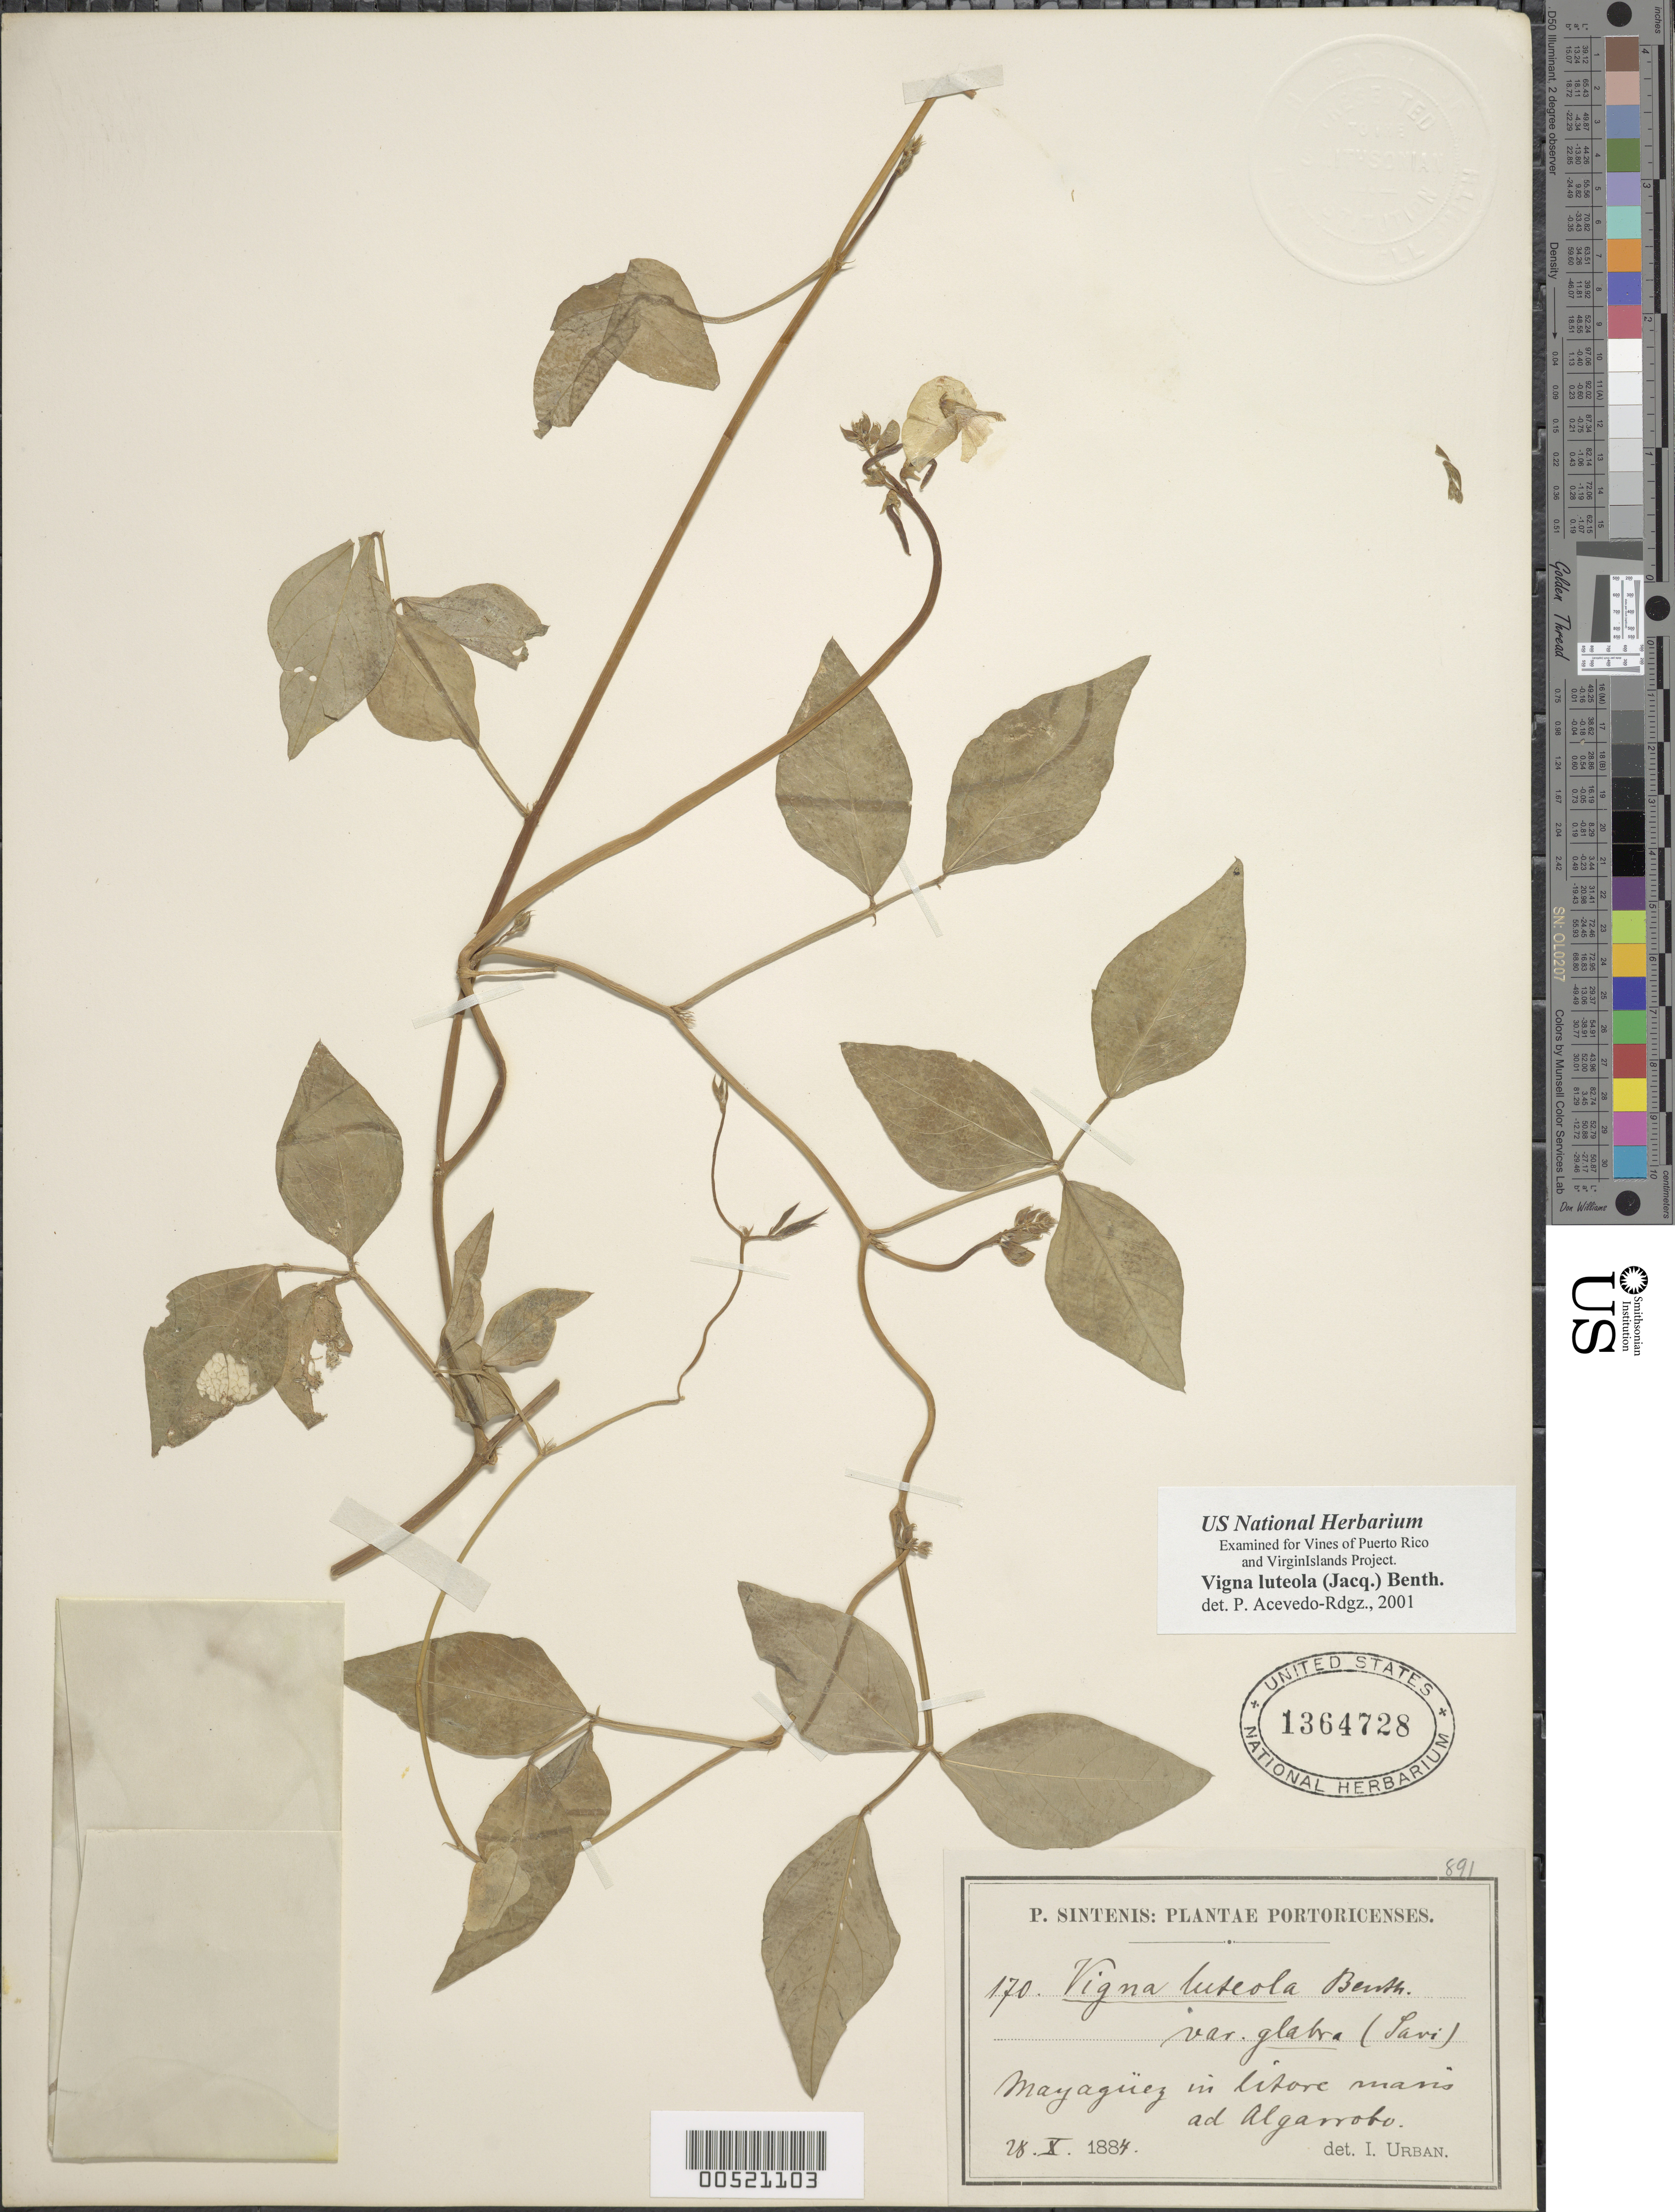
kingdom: Plantae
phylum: Tracheophyta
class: Magnoliopsida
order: Fabales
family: Fabaceae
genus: Vigna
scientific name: Vigna luteola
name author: (Jacq.) Benth.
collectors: P. Sintenis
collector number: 170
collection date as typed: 28 Oct 1884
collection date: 1884-10-28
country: Puerto Rico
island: Greater Antilles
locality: Mayagüez. In litore manis ad Algarrobo.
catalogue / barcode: US 1364728